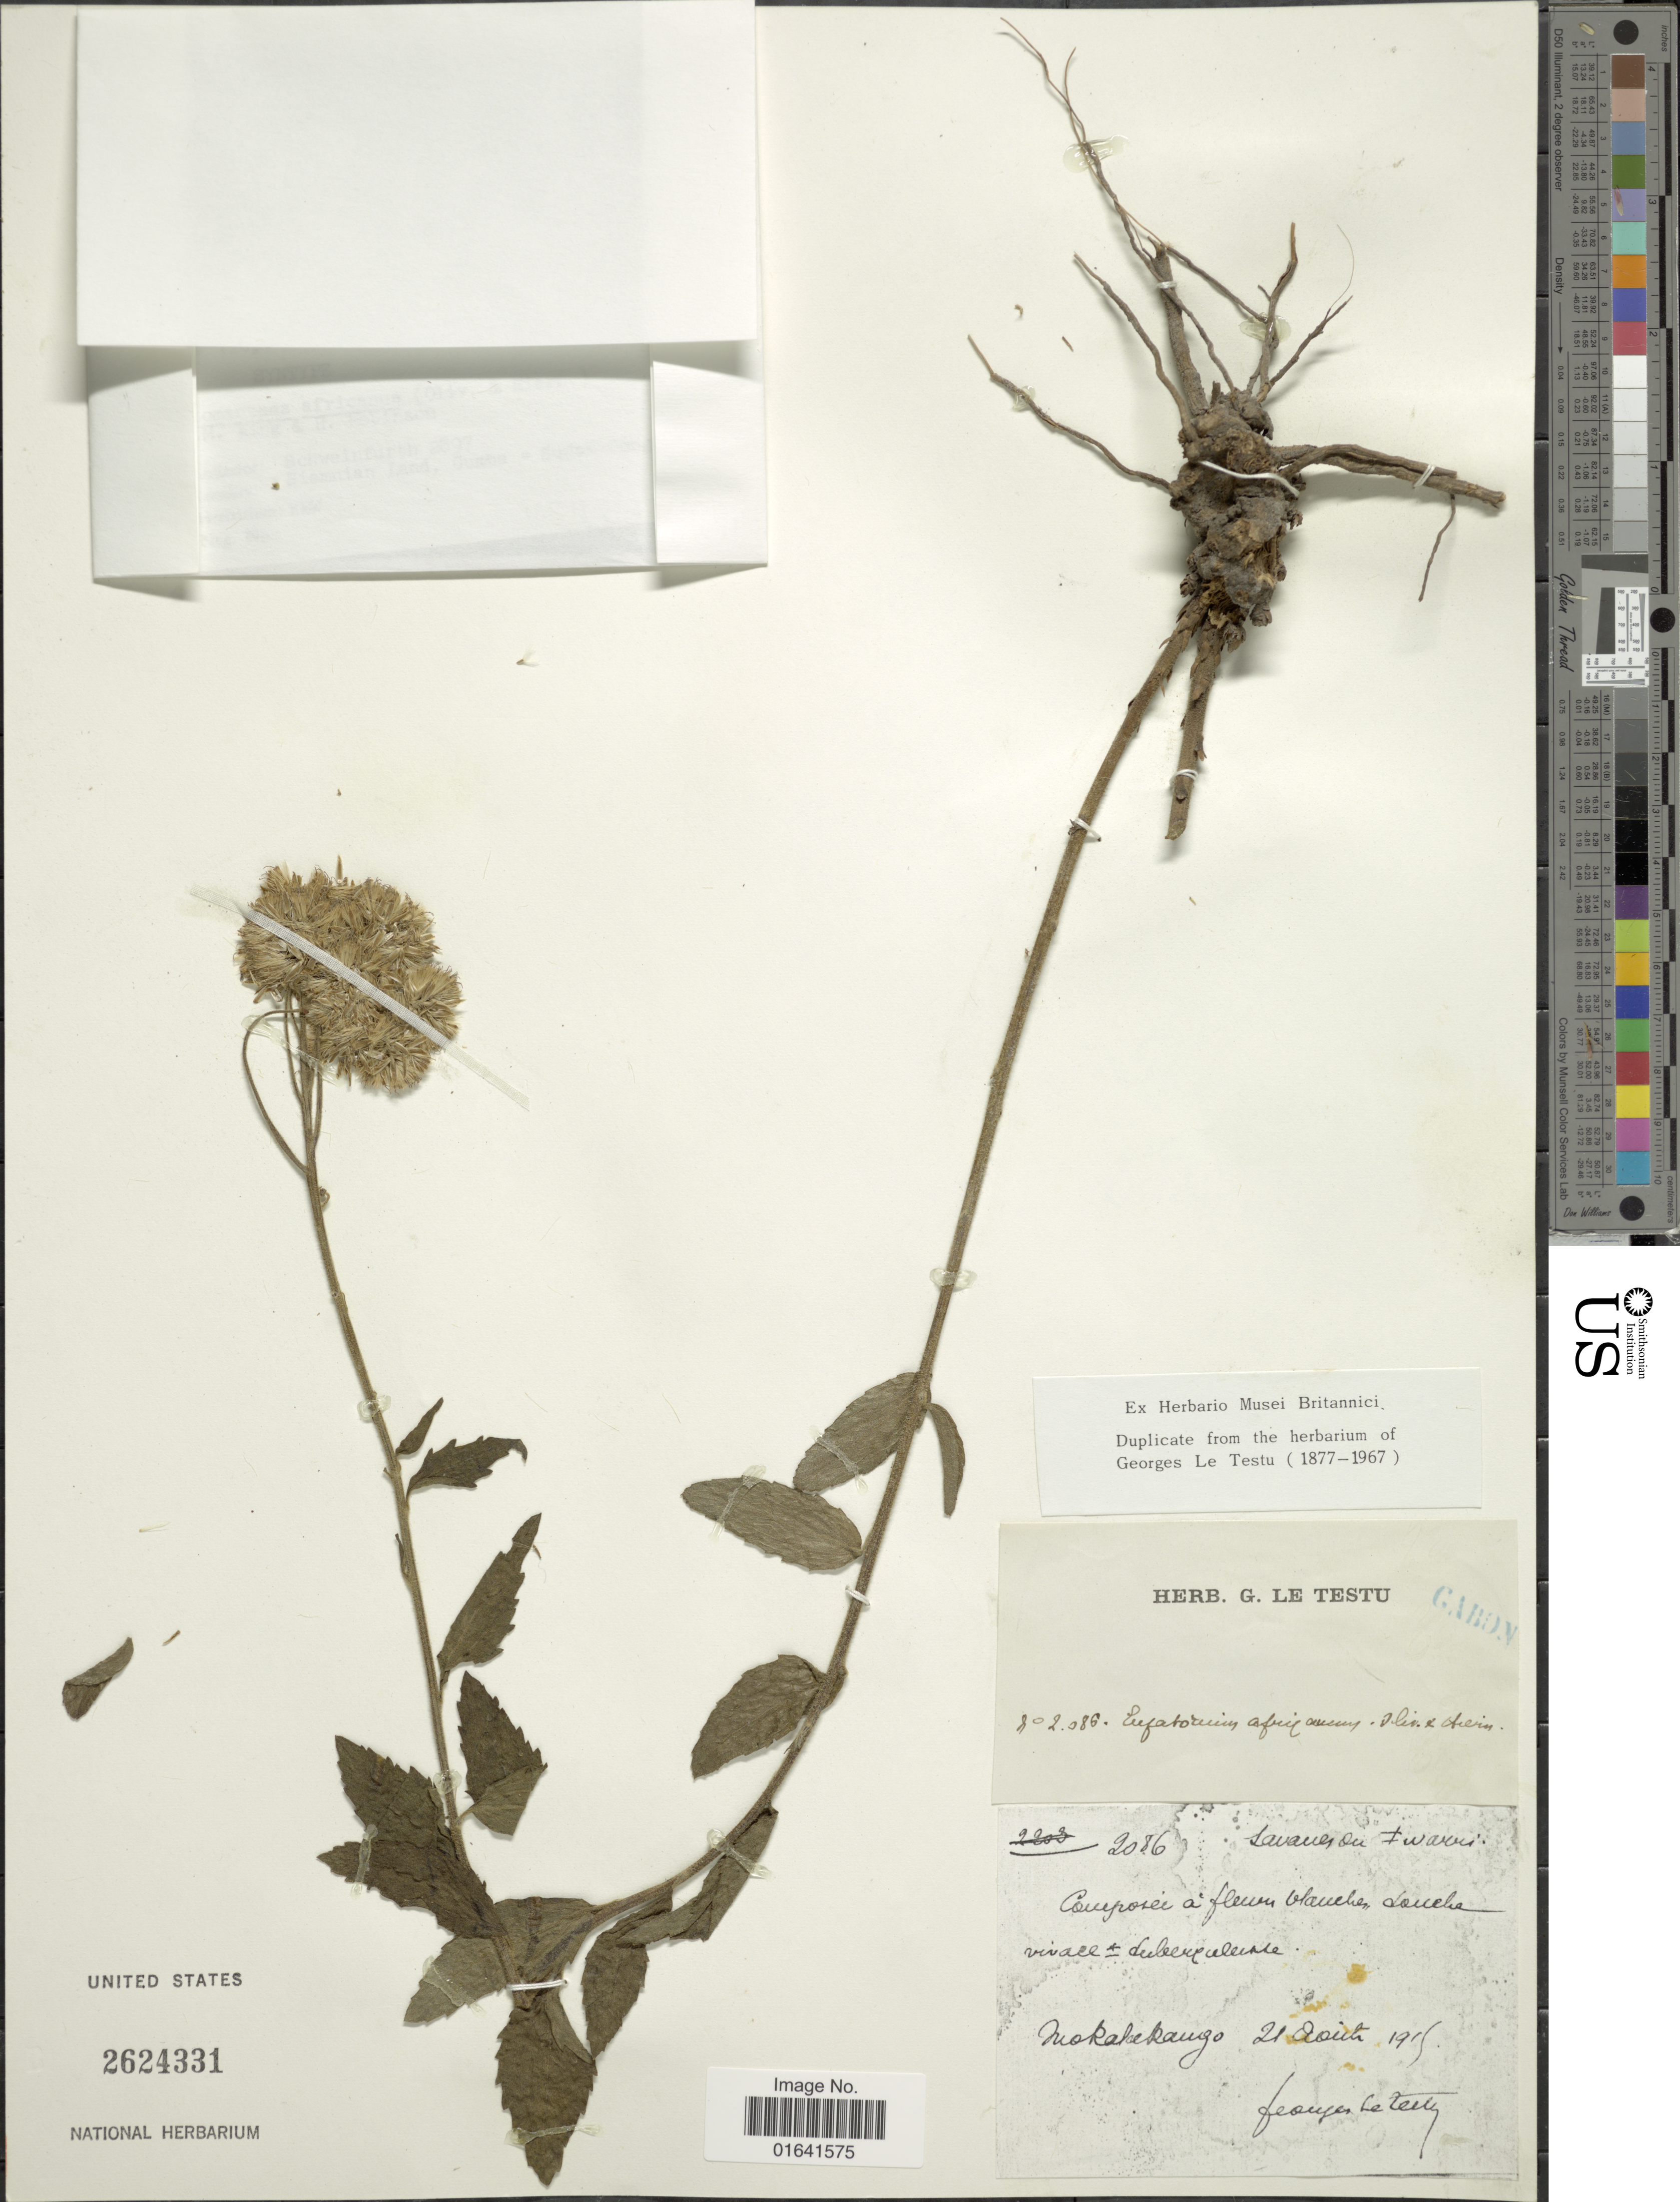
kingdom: Plantae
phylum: Tracheophyta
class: Magnoliopsida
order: Asterales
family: Asteraceae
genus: Stomatanthes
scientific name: Stomatanthes africanus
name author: (Oliv.) R.M. King & H. Rob.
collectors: G. Le Testu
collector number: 2086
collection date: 1919-08-21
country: Gabon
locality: Mokakekango [interpreted]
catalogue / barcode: US 2624331